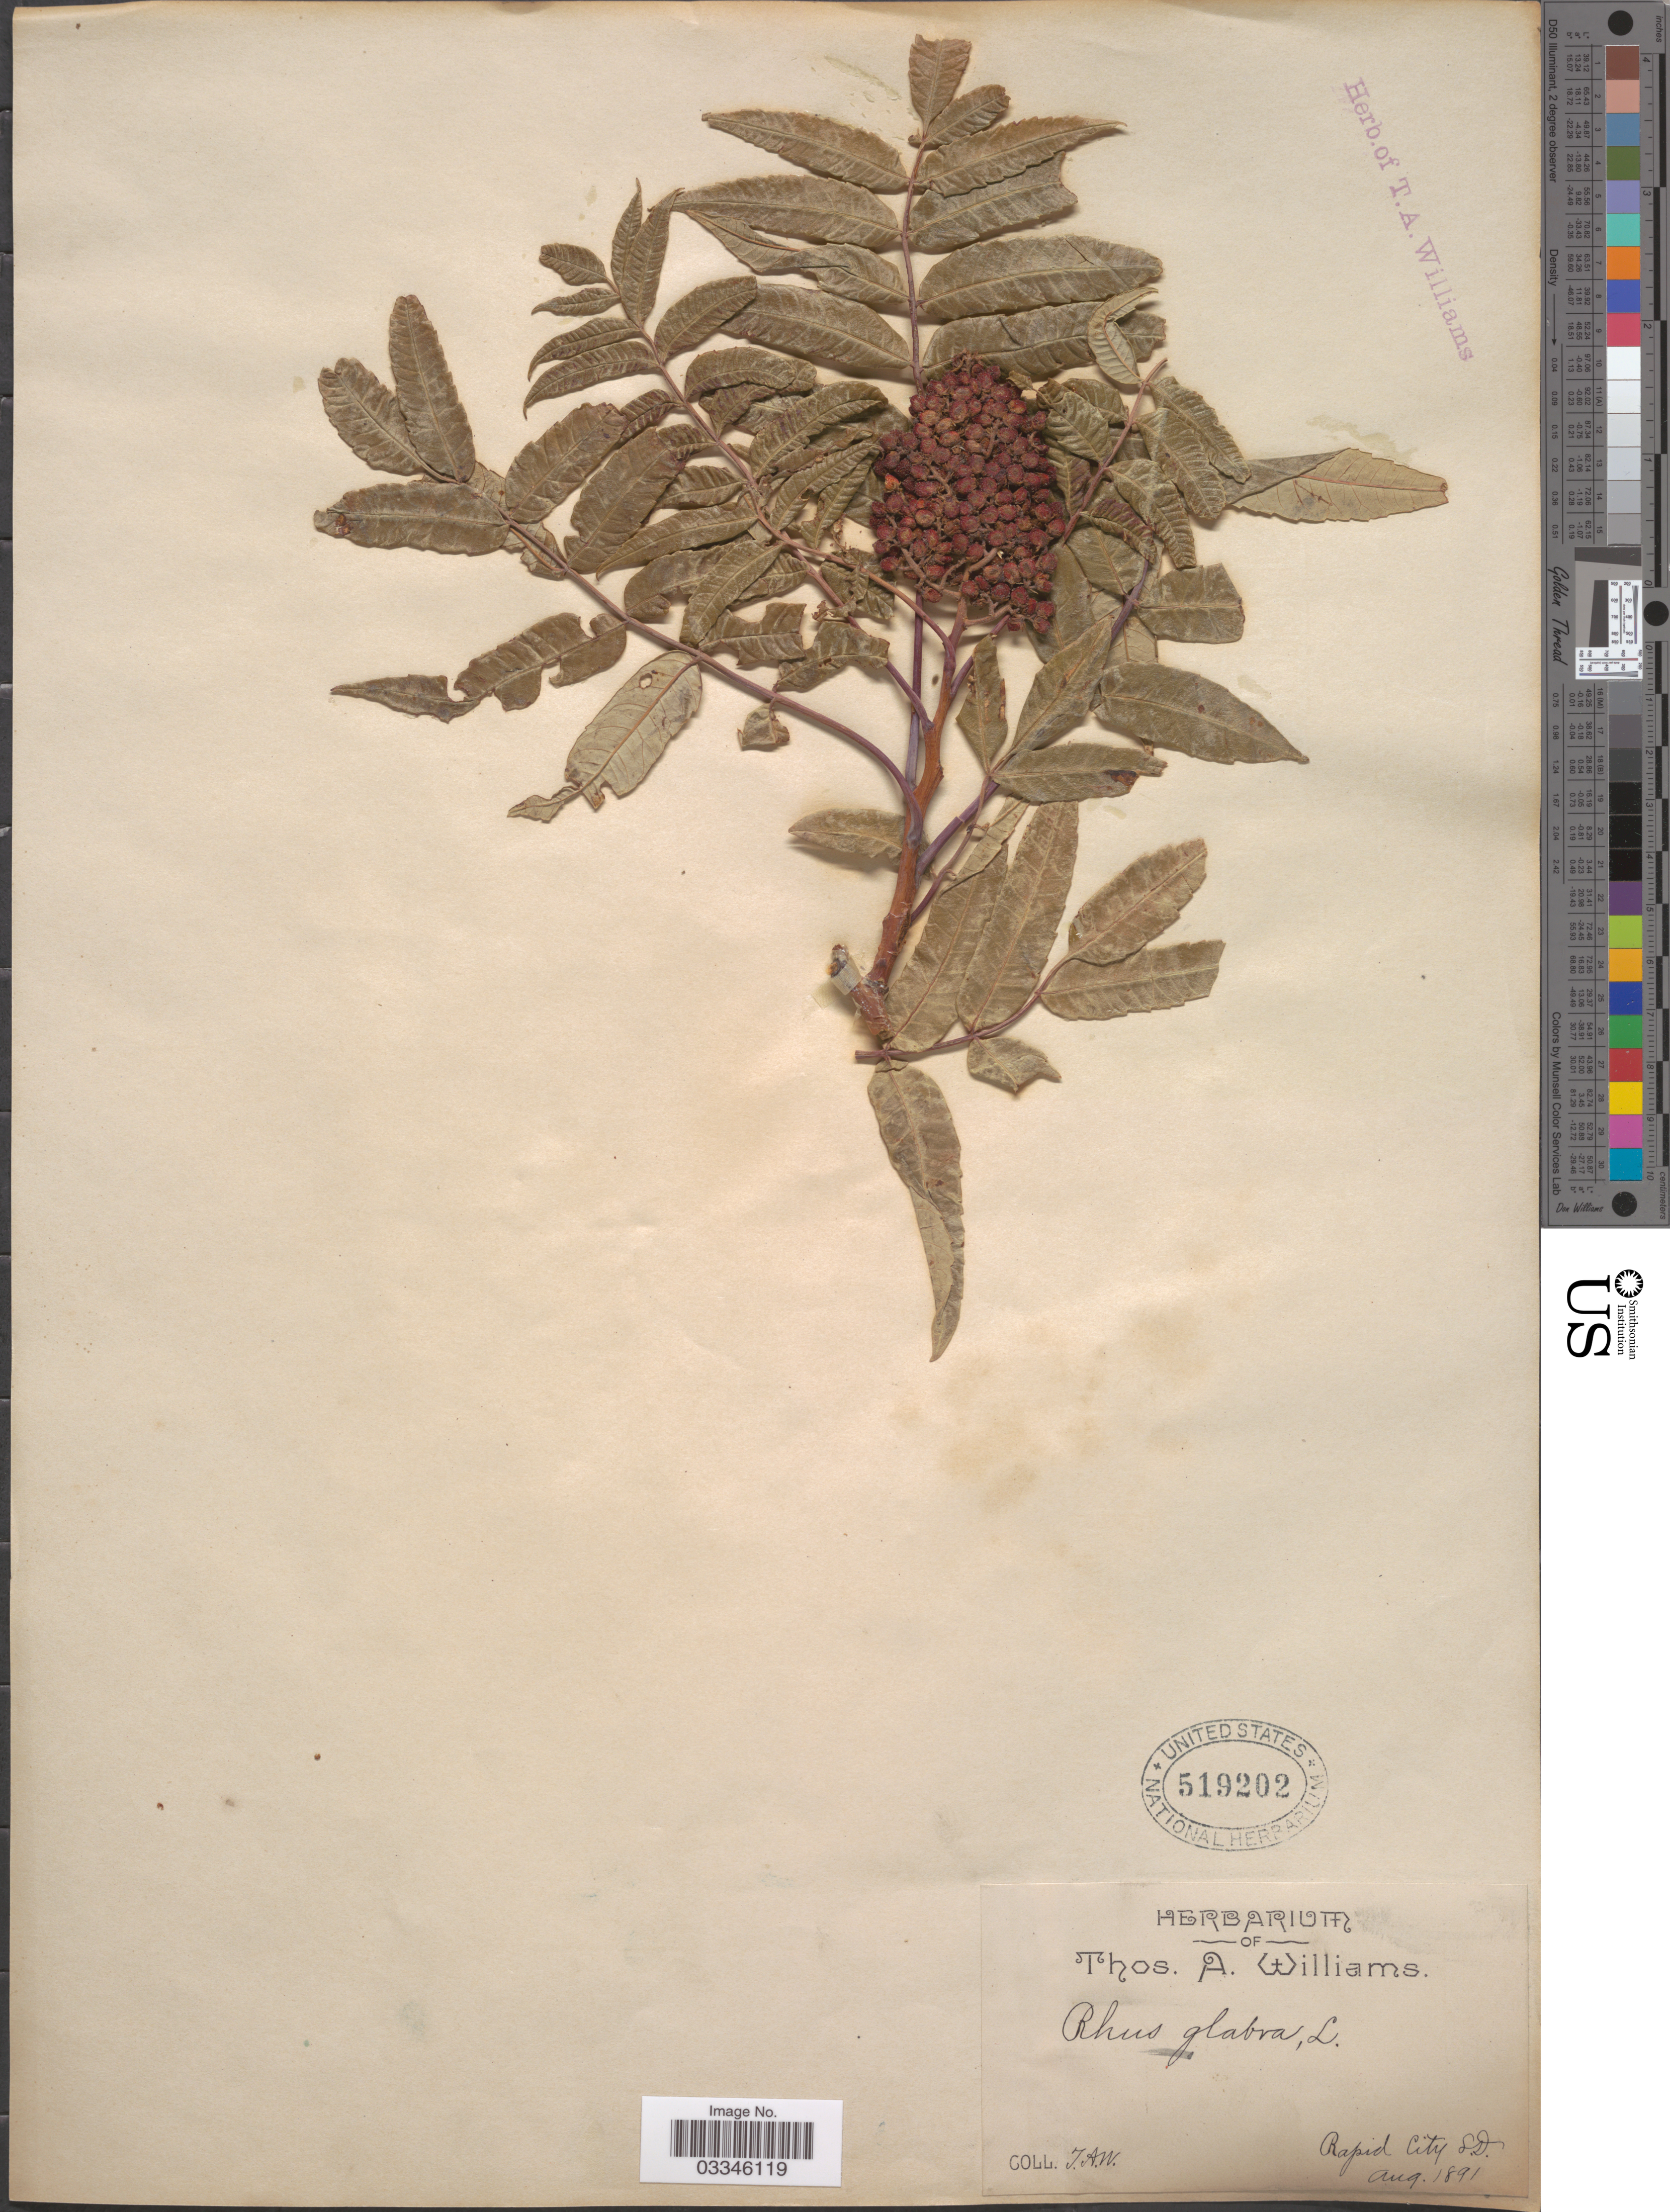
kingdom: Plantae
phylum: Tracheophyta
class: Magnoliopsida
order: Sapindales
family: Anacardiaceae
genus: Rhus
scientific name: Rhus glabra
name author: L.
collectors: T. A. Williams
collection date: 1891-08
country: United States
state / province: South Dakota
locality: Rapid City.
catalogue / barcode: US 519202